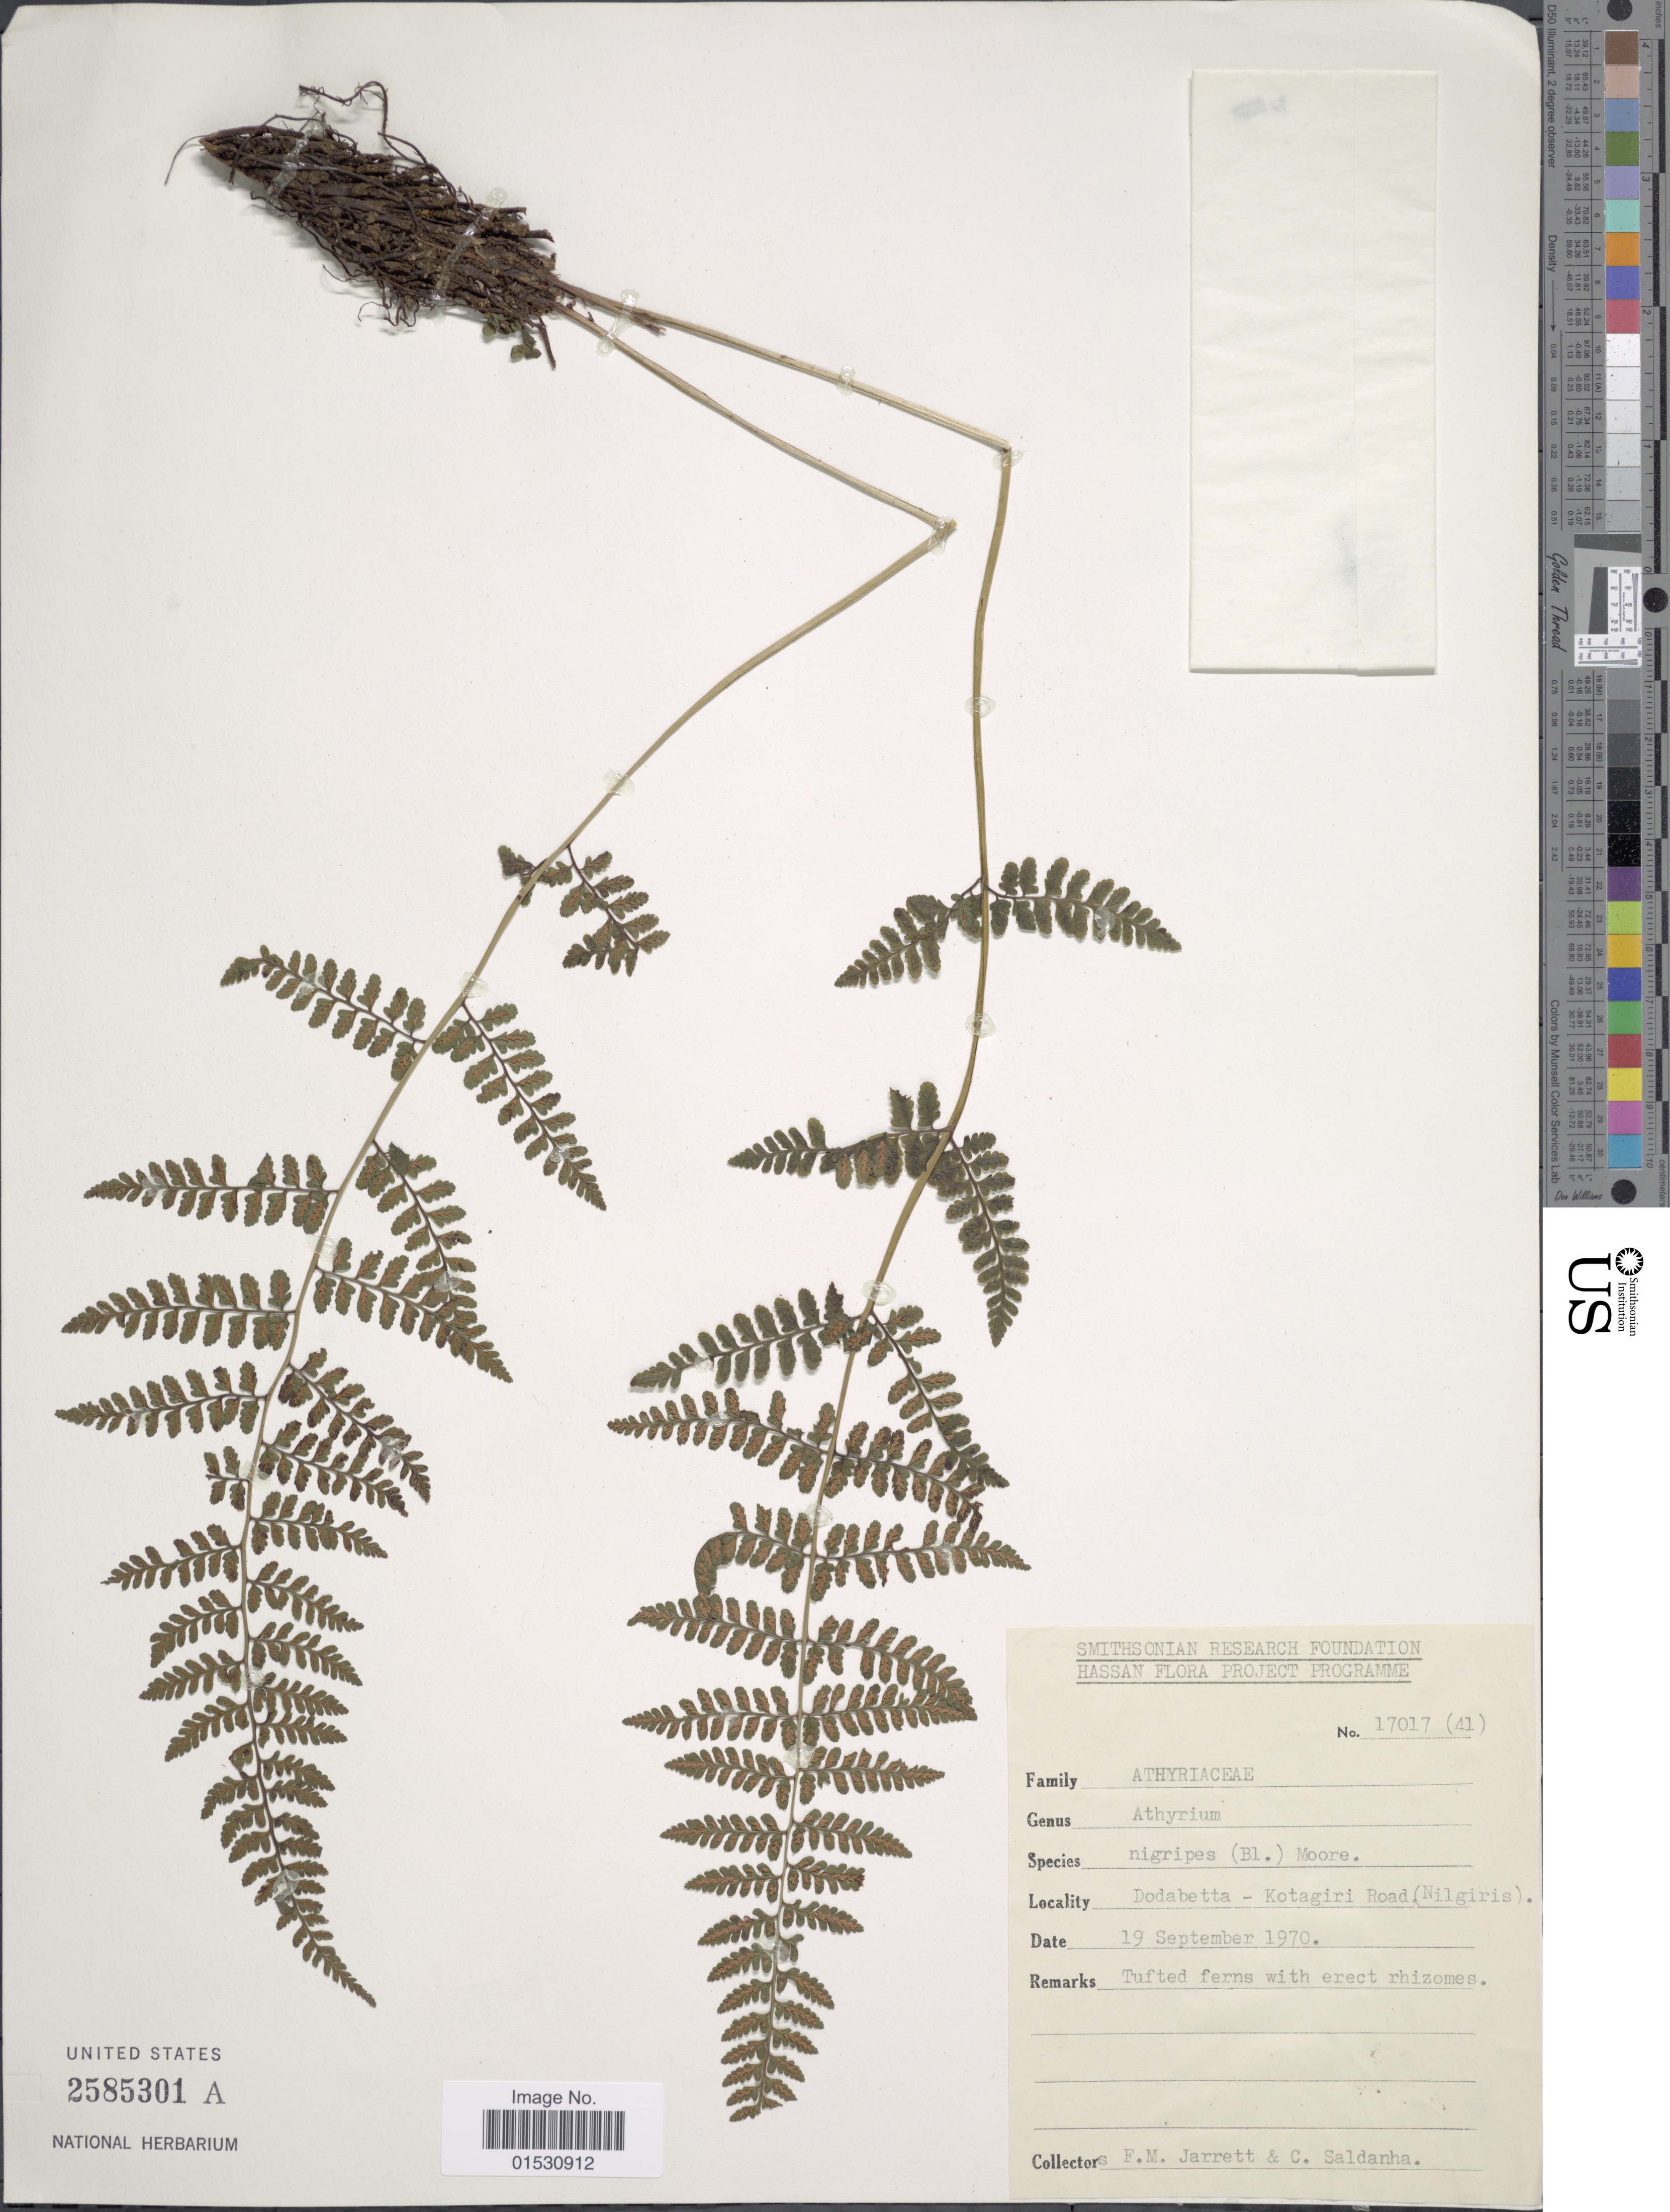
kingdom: Plantae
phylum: Tracheophyta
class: Polypodiopsida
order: Polypodiales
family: Athyriaceae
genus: Athyrium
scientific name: Athyrium nigripes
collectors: F. M. Jarrett & C. Saldanha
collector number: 17017(41)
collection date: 1970-09-19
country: India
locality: Dodabetta - Kotagiri Road (Nilgiris).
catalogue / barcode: US 2585301A